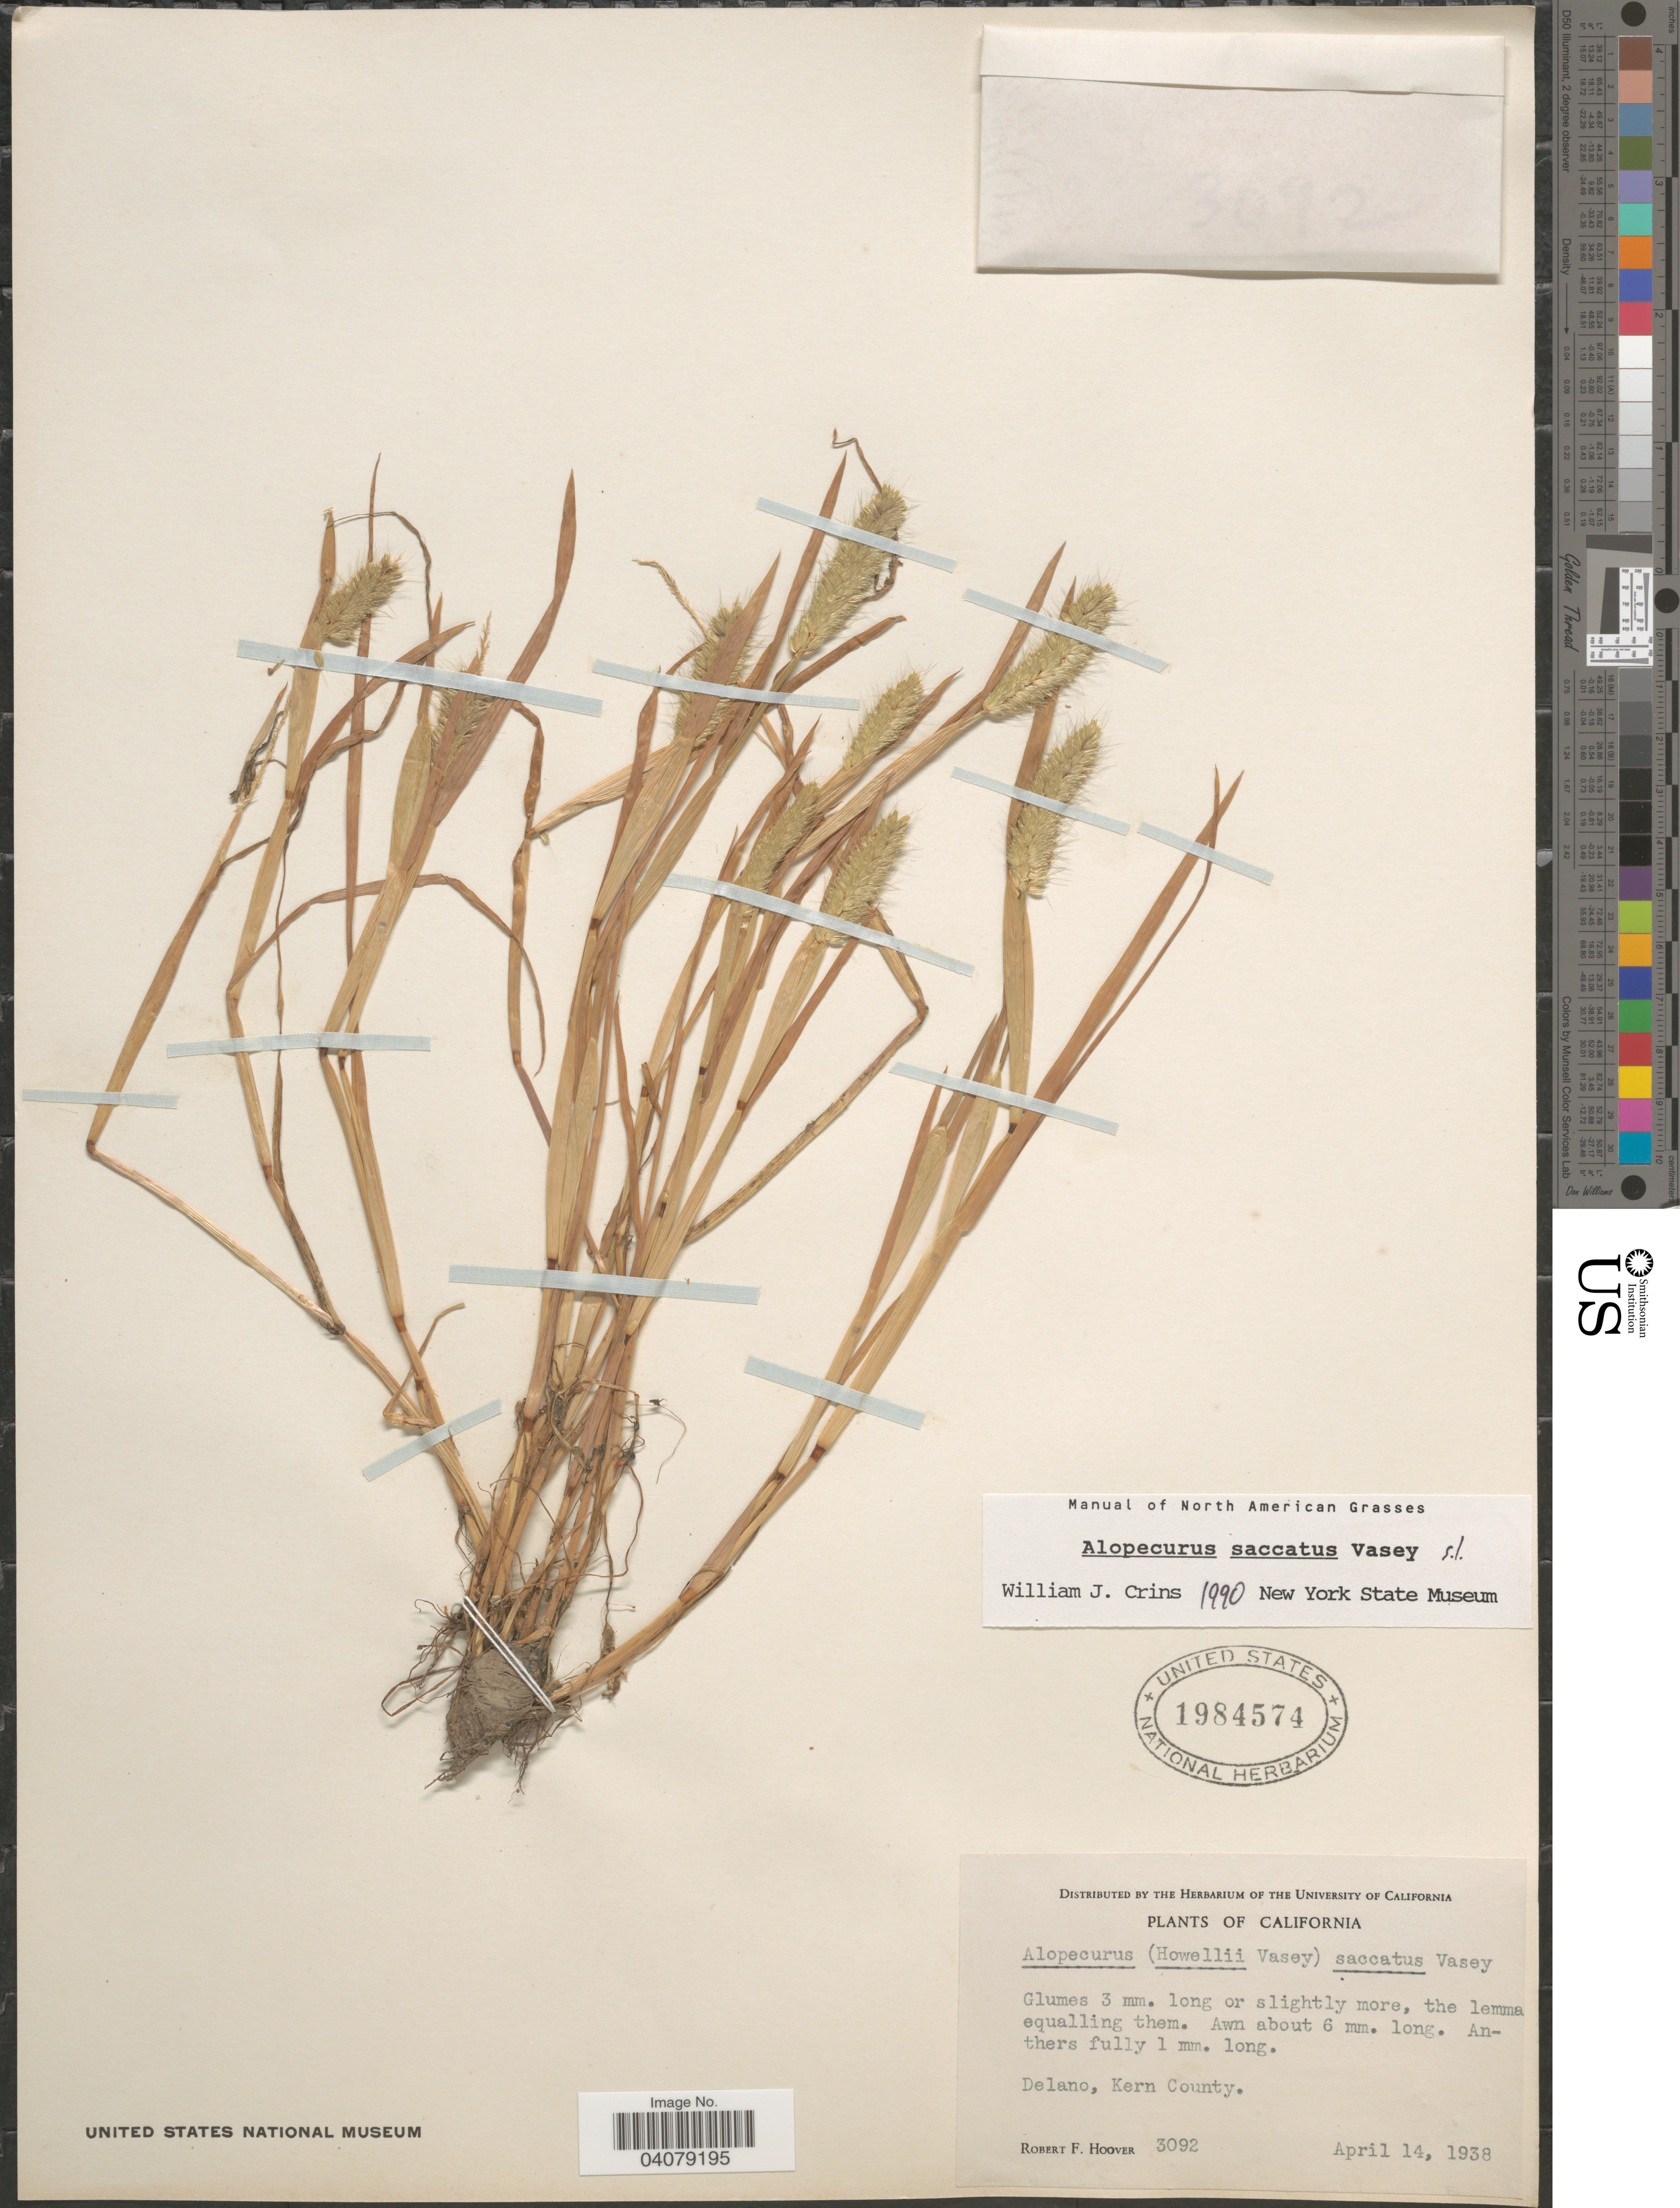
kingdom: Plantae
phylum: Tracheophyta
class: Liliopsida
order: Poales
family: Poaceae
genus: Alopecurus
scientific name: Alopecurus saccatus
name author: Vasey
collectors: R. F. Hoover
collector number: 3092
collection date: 1938-04-14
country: United States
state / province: California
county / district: Kern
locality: Delano, Kern County.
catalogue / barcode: US 1984574